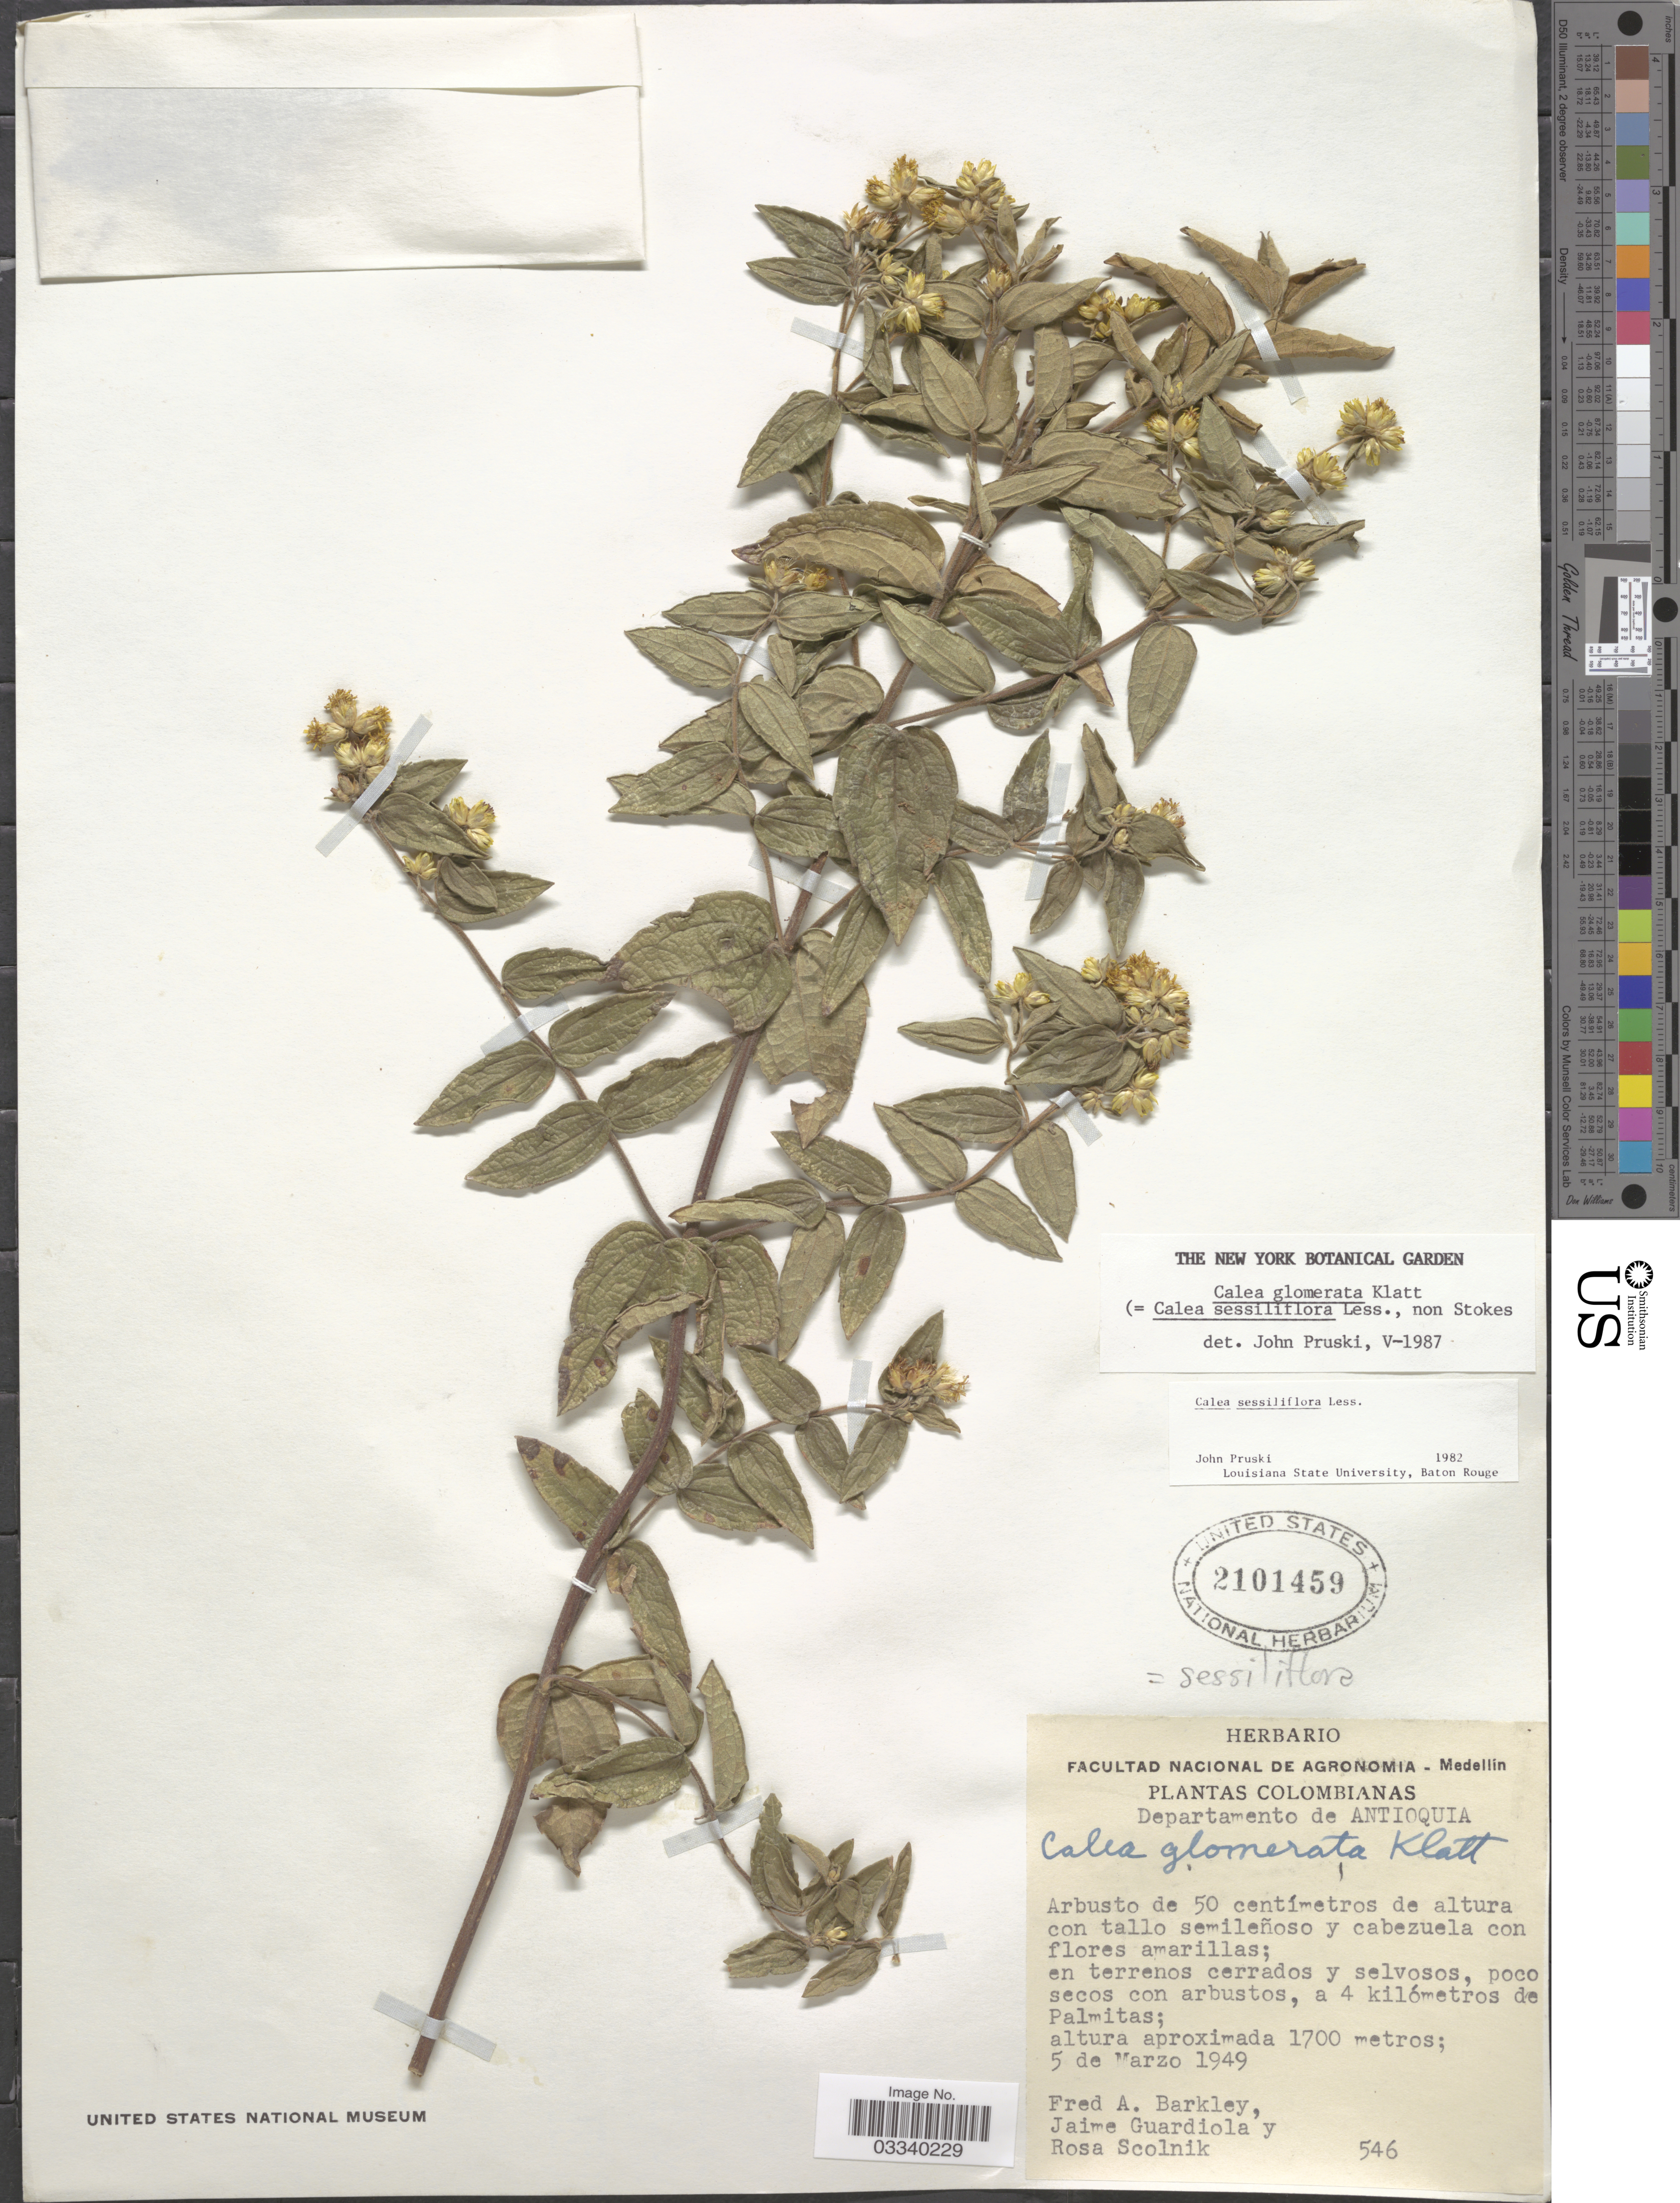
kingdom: Plantae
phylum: Tracheophyta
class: Magnoliopsida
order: Asterales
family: Asteraceae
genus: Calea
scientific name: Calea sessiliflora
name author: Less.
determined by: Pruski, J. F.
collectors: F. A. Barkley, J. Guardiola & R. Scolnik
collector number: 546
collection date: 1949-03-05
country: Colombia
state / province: Antioquia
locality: Departamento de Antioquia. A 4 kilómetros de Palmitas.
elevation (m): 1700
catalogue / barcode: US 2101459